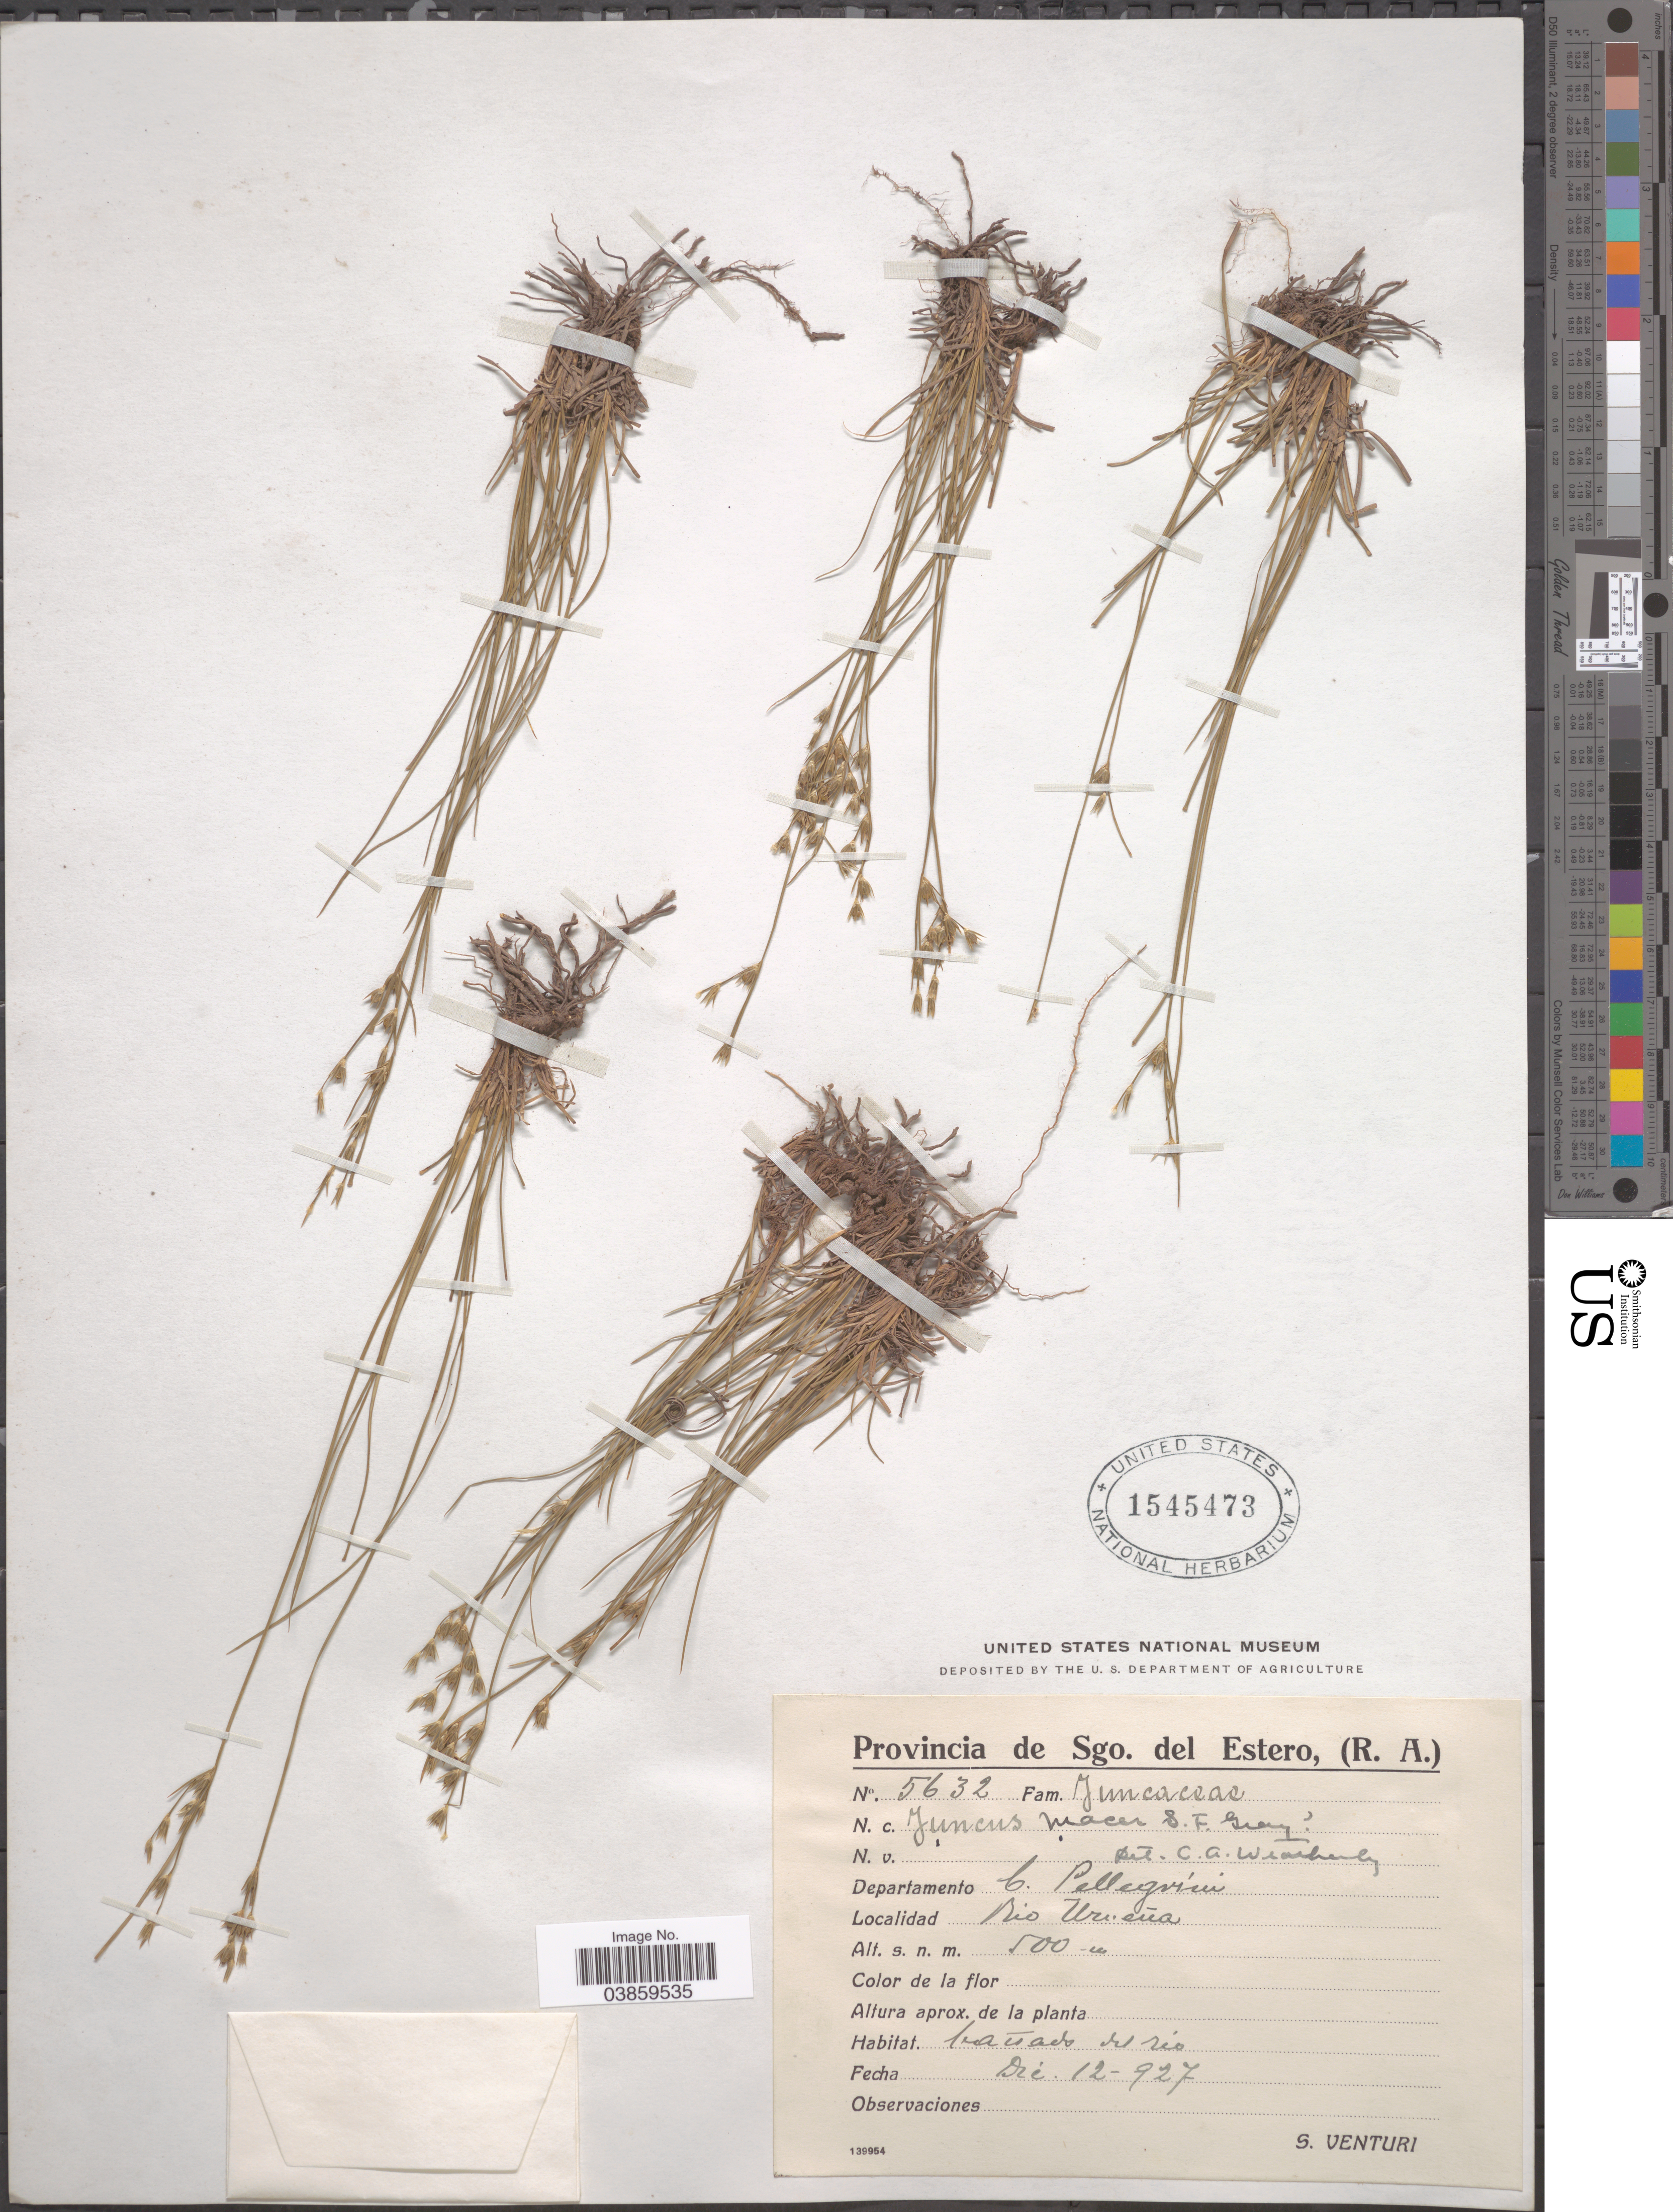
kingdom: Plantae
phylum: Tracheophyta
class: Liliopsida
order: Poales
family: Juncaceae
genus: Juncus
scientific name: Juncus macer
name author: S.F. Gray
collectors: S. Venturi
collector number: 5632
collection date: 1927-12-12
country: Argentina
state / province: Santiago del Estero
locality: Departamento C. Pellegrini. Rio Urueña.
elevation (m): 500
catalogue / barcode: US 1545473